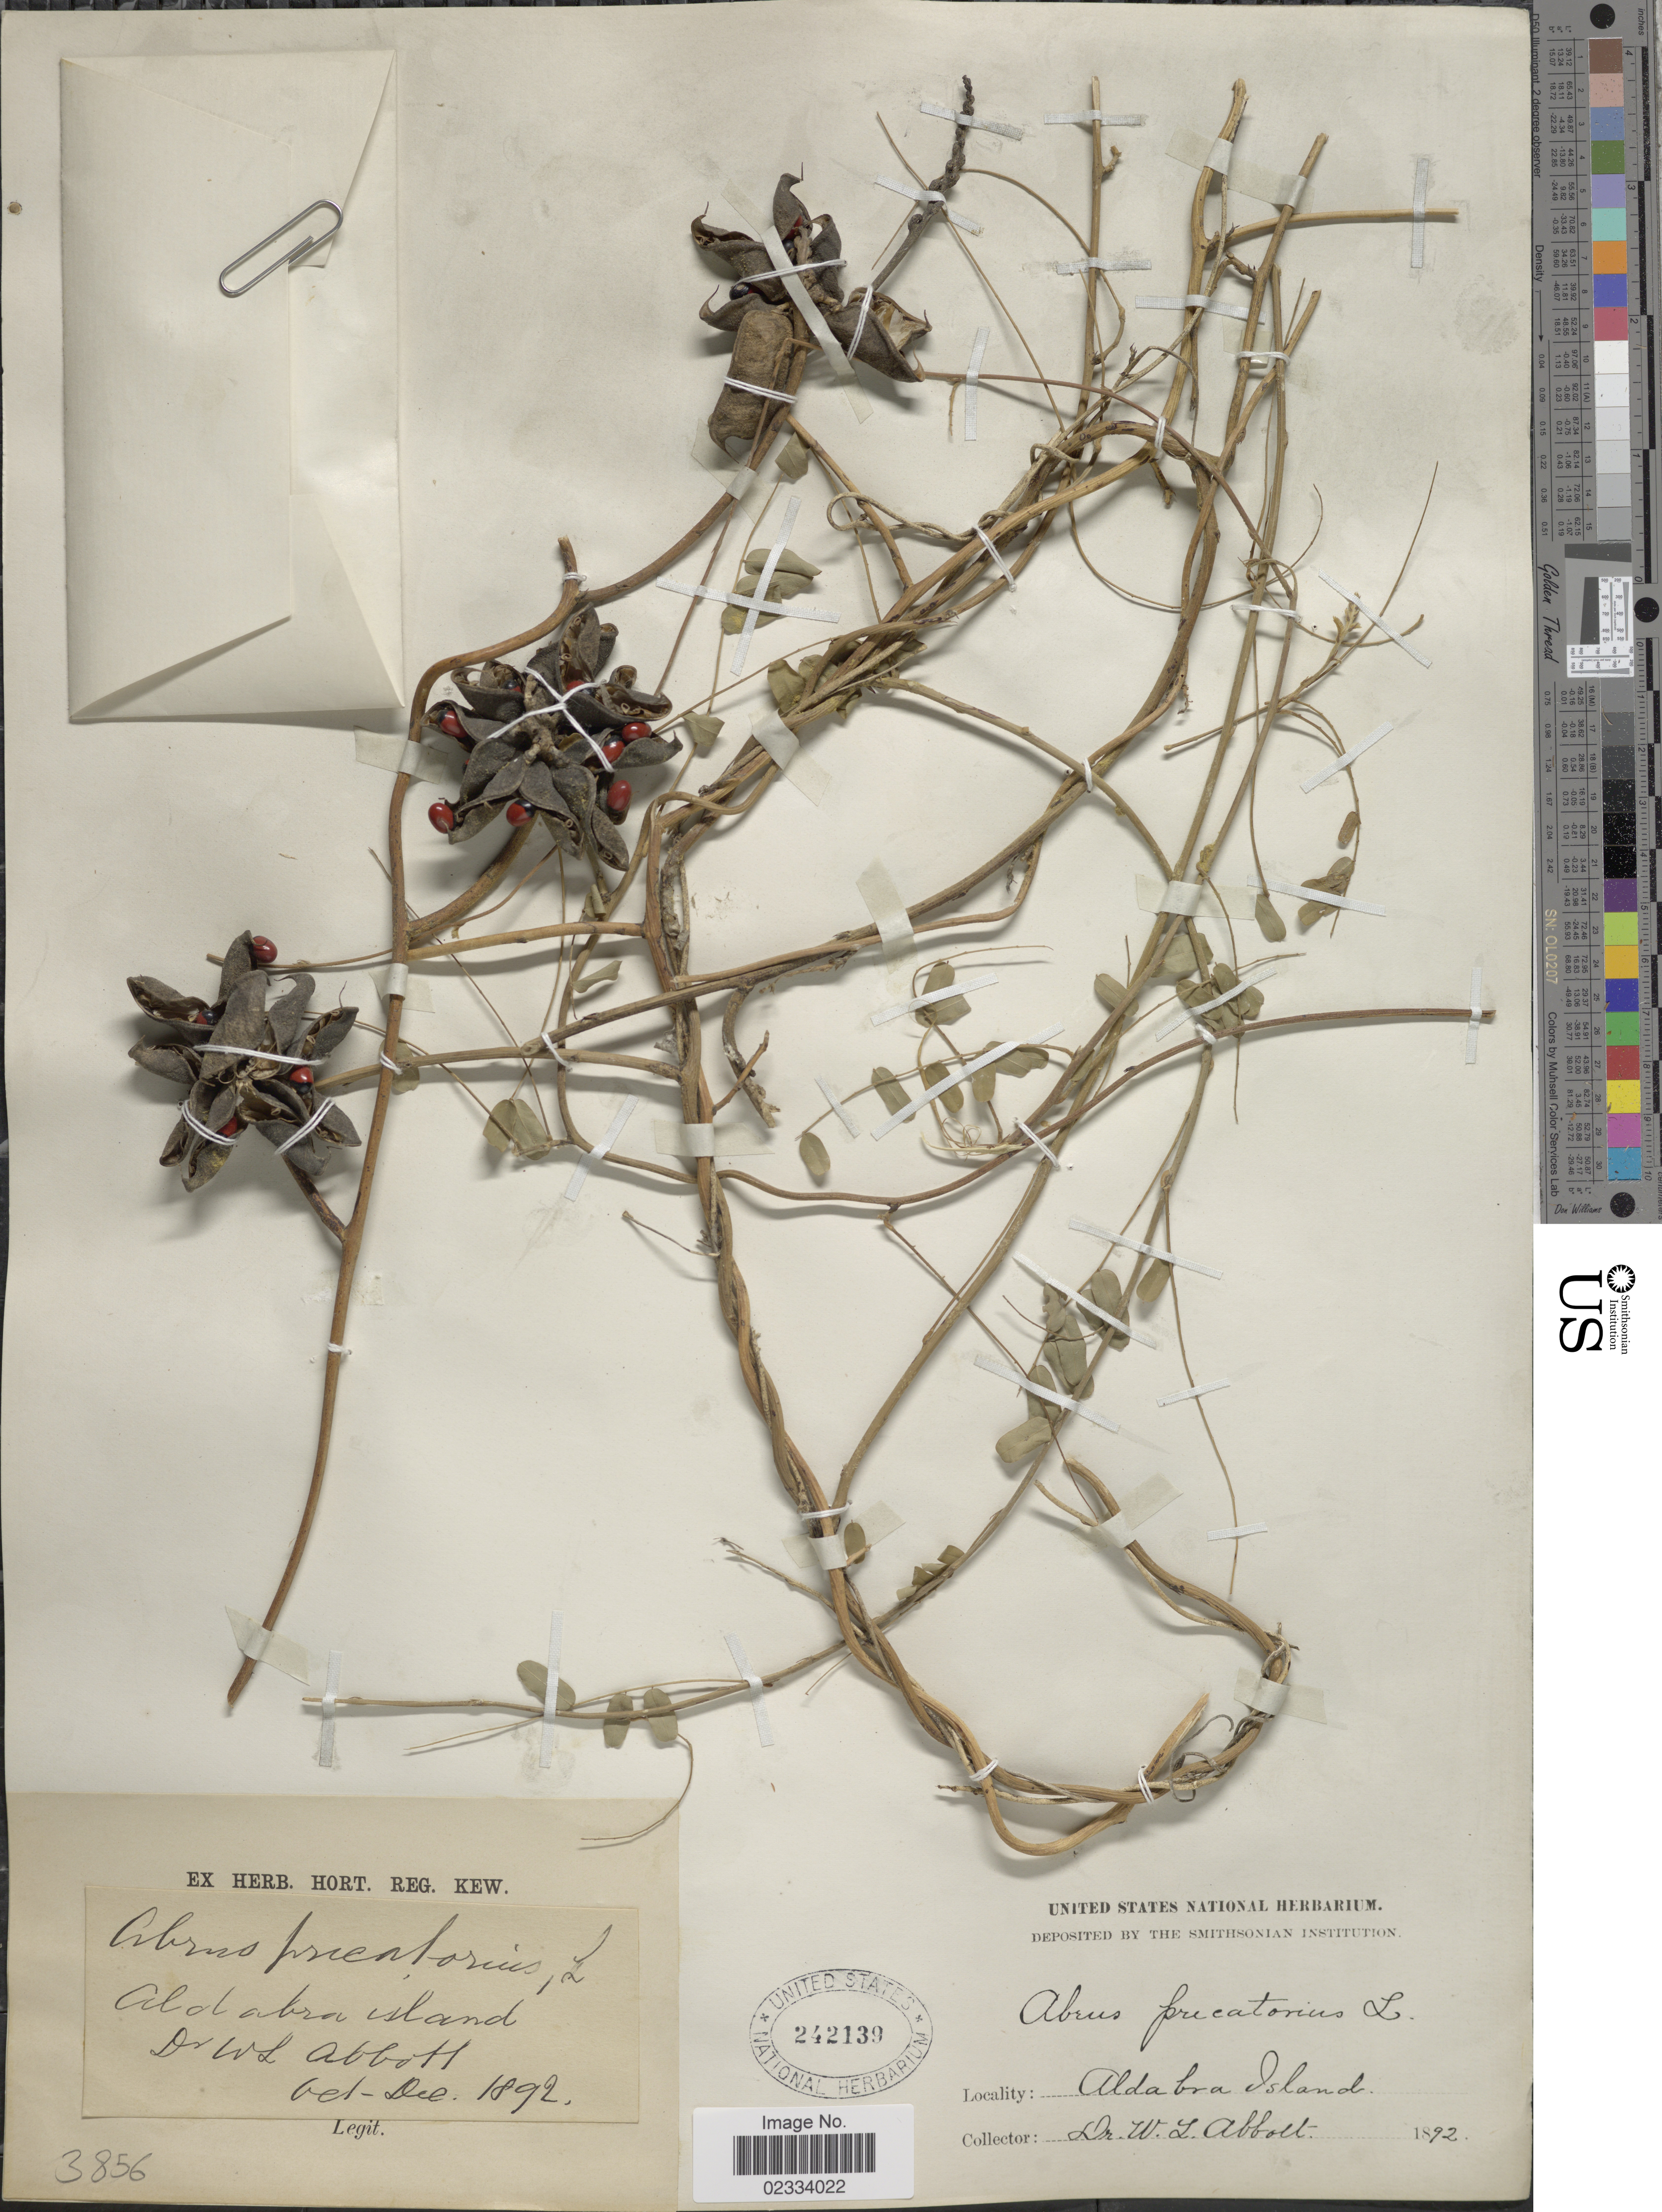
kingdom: Plantae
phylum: Tracheophyta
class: Magnoliopsida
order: Fabales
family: Fabaceae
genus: Abrus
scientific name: Abrus precatorius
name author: L.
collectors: W. L. Abbott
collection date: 1892-10/1892-12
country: Seychelles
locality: Aldabra Island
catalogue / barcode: US 242139